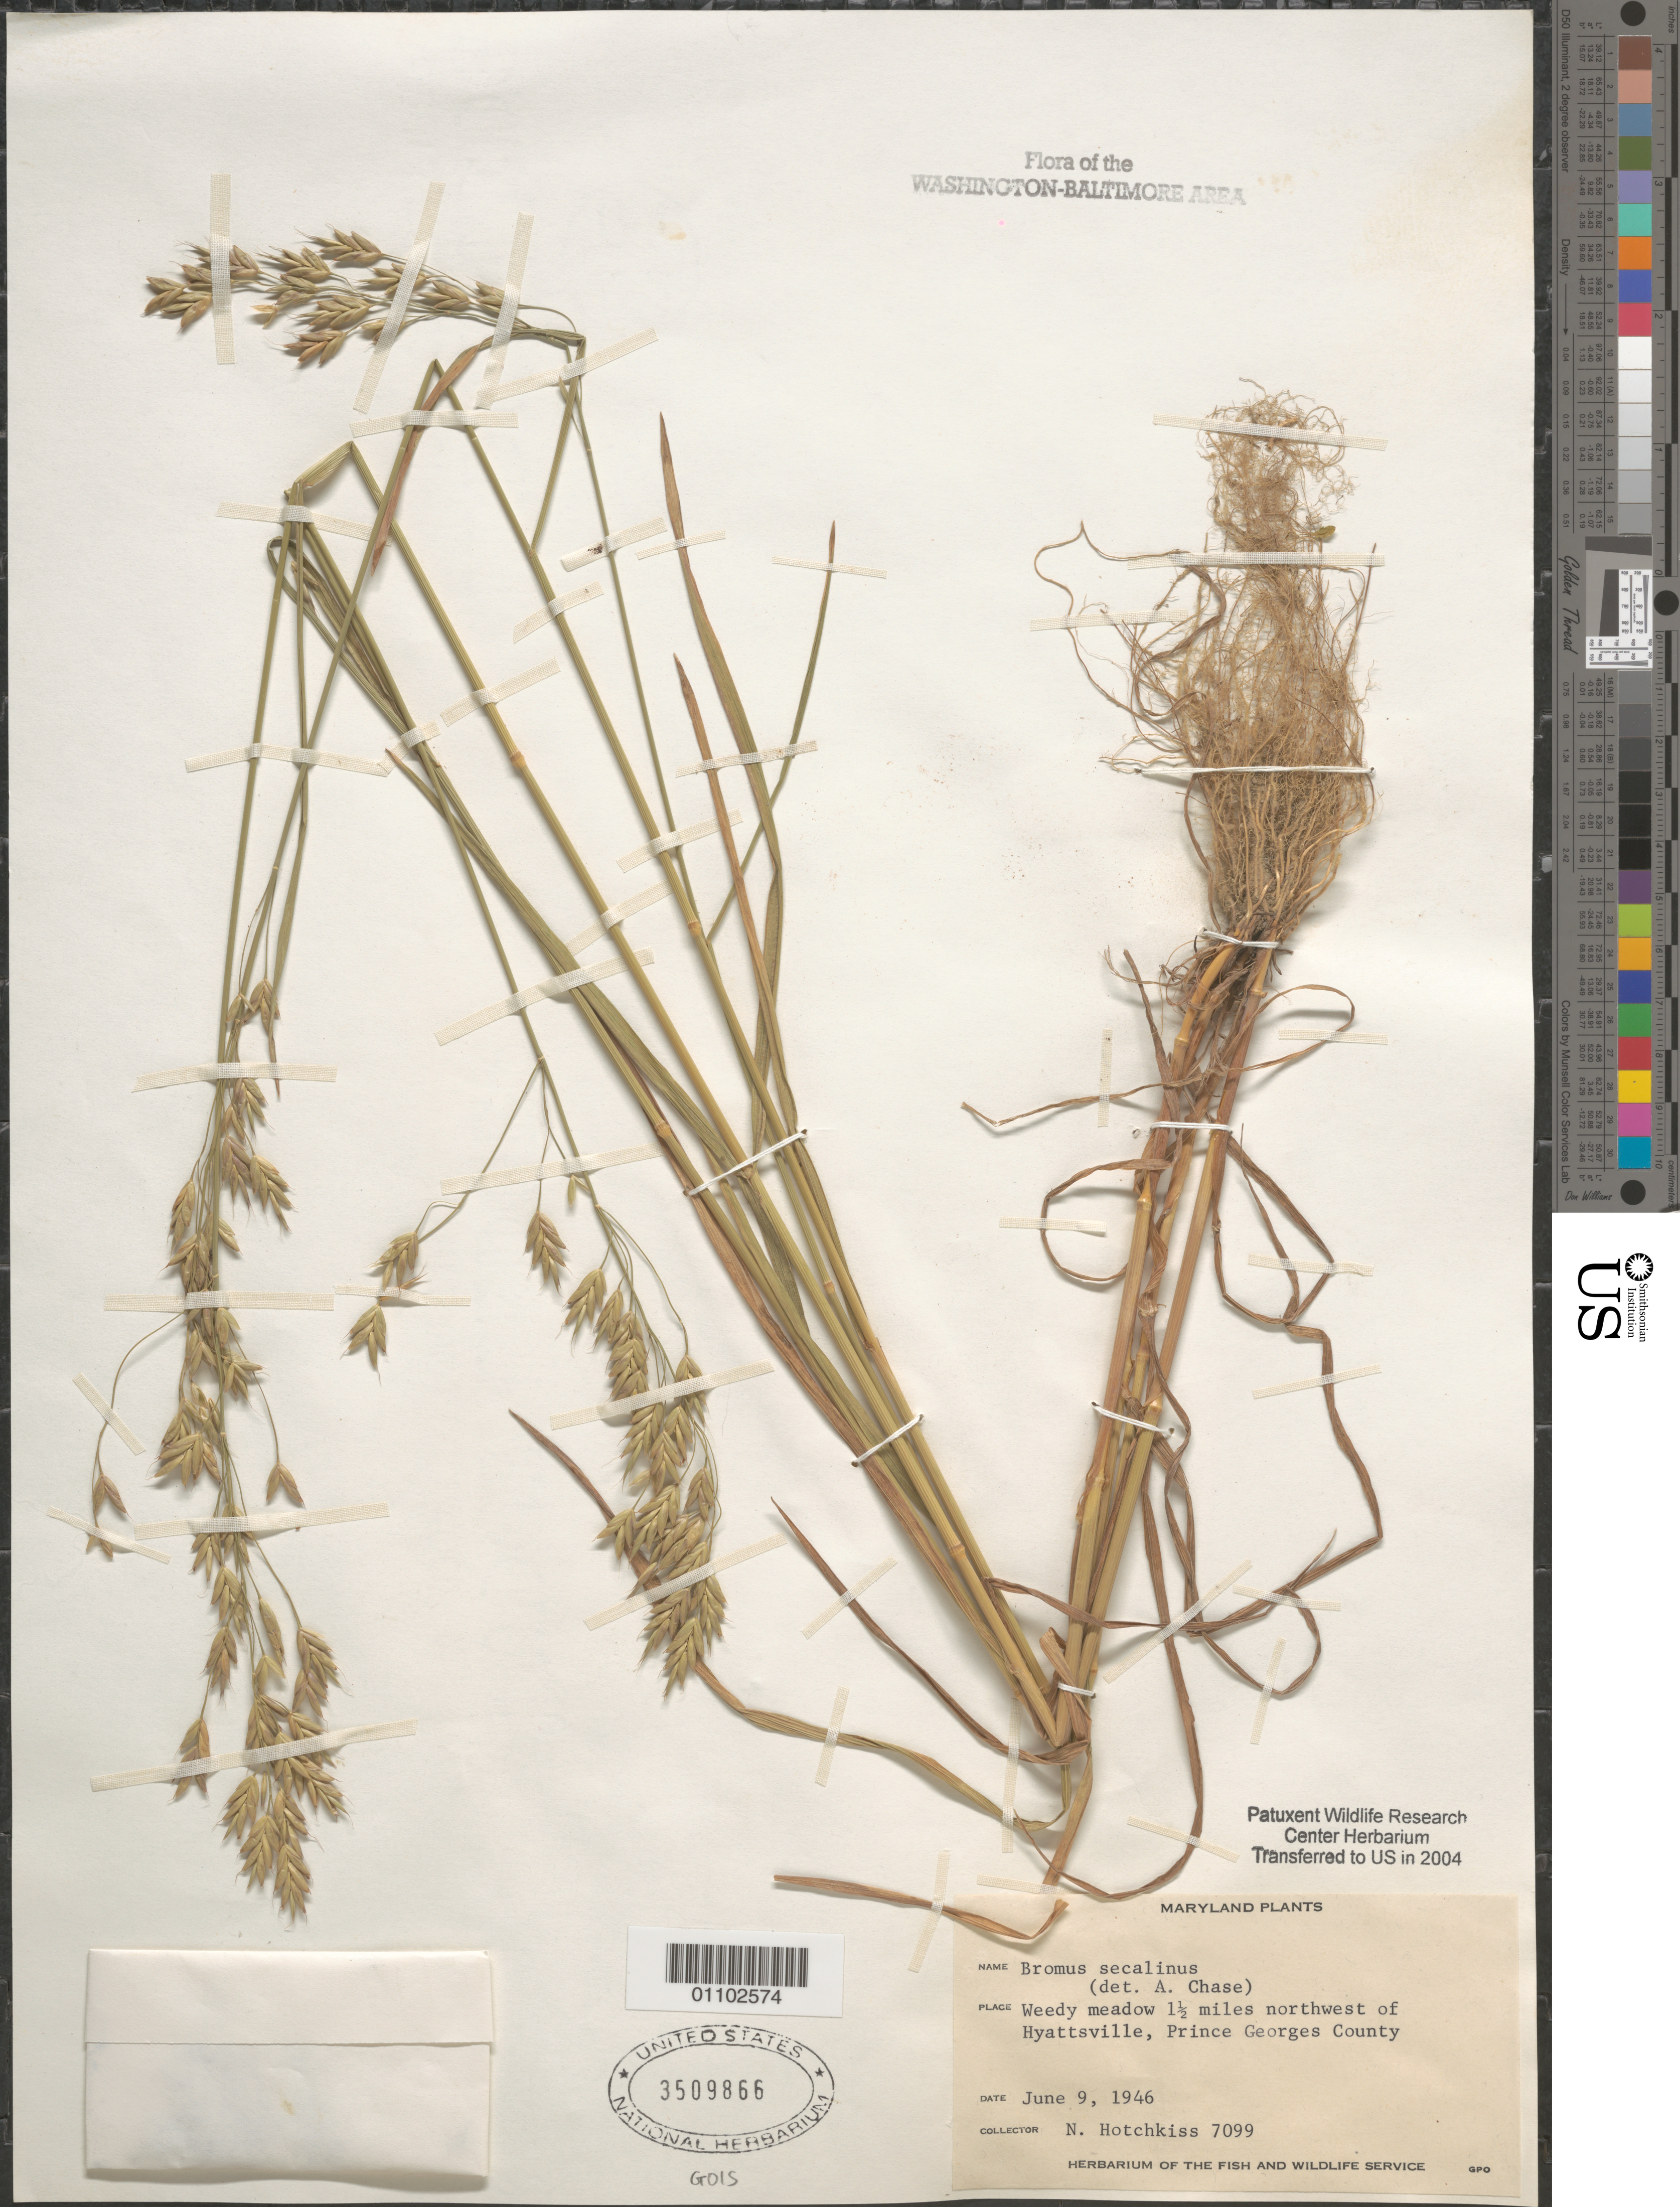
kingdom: Plantae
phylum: Tracheophyta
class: Liliopsida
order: Poales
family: Poaceae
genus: Bromus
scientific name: Bromus secalinus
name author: L.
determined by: Chase, [M.] Agnes, (US)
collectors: N. Hotchkiss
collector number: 7099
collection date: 1946-06-09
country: United States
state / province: Maryland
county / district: Prince George's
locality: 1 1/2 miles NW of Hyattsville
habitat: Weedy meadow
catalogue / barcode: US 3509866